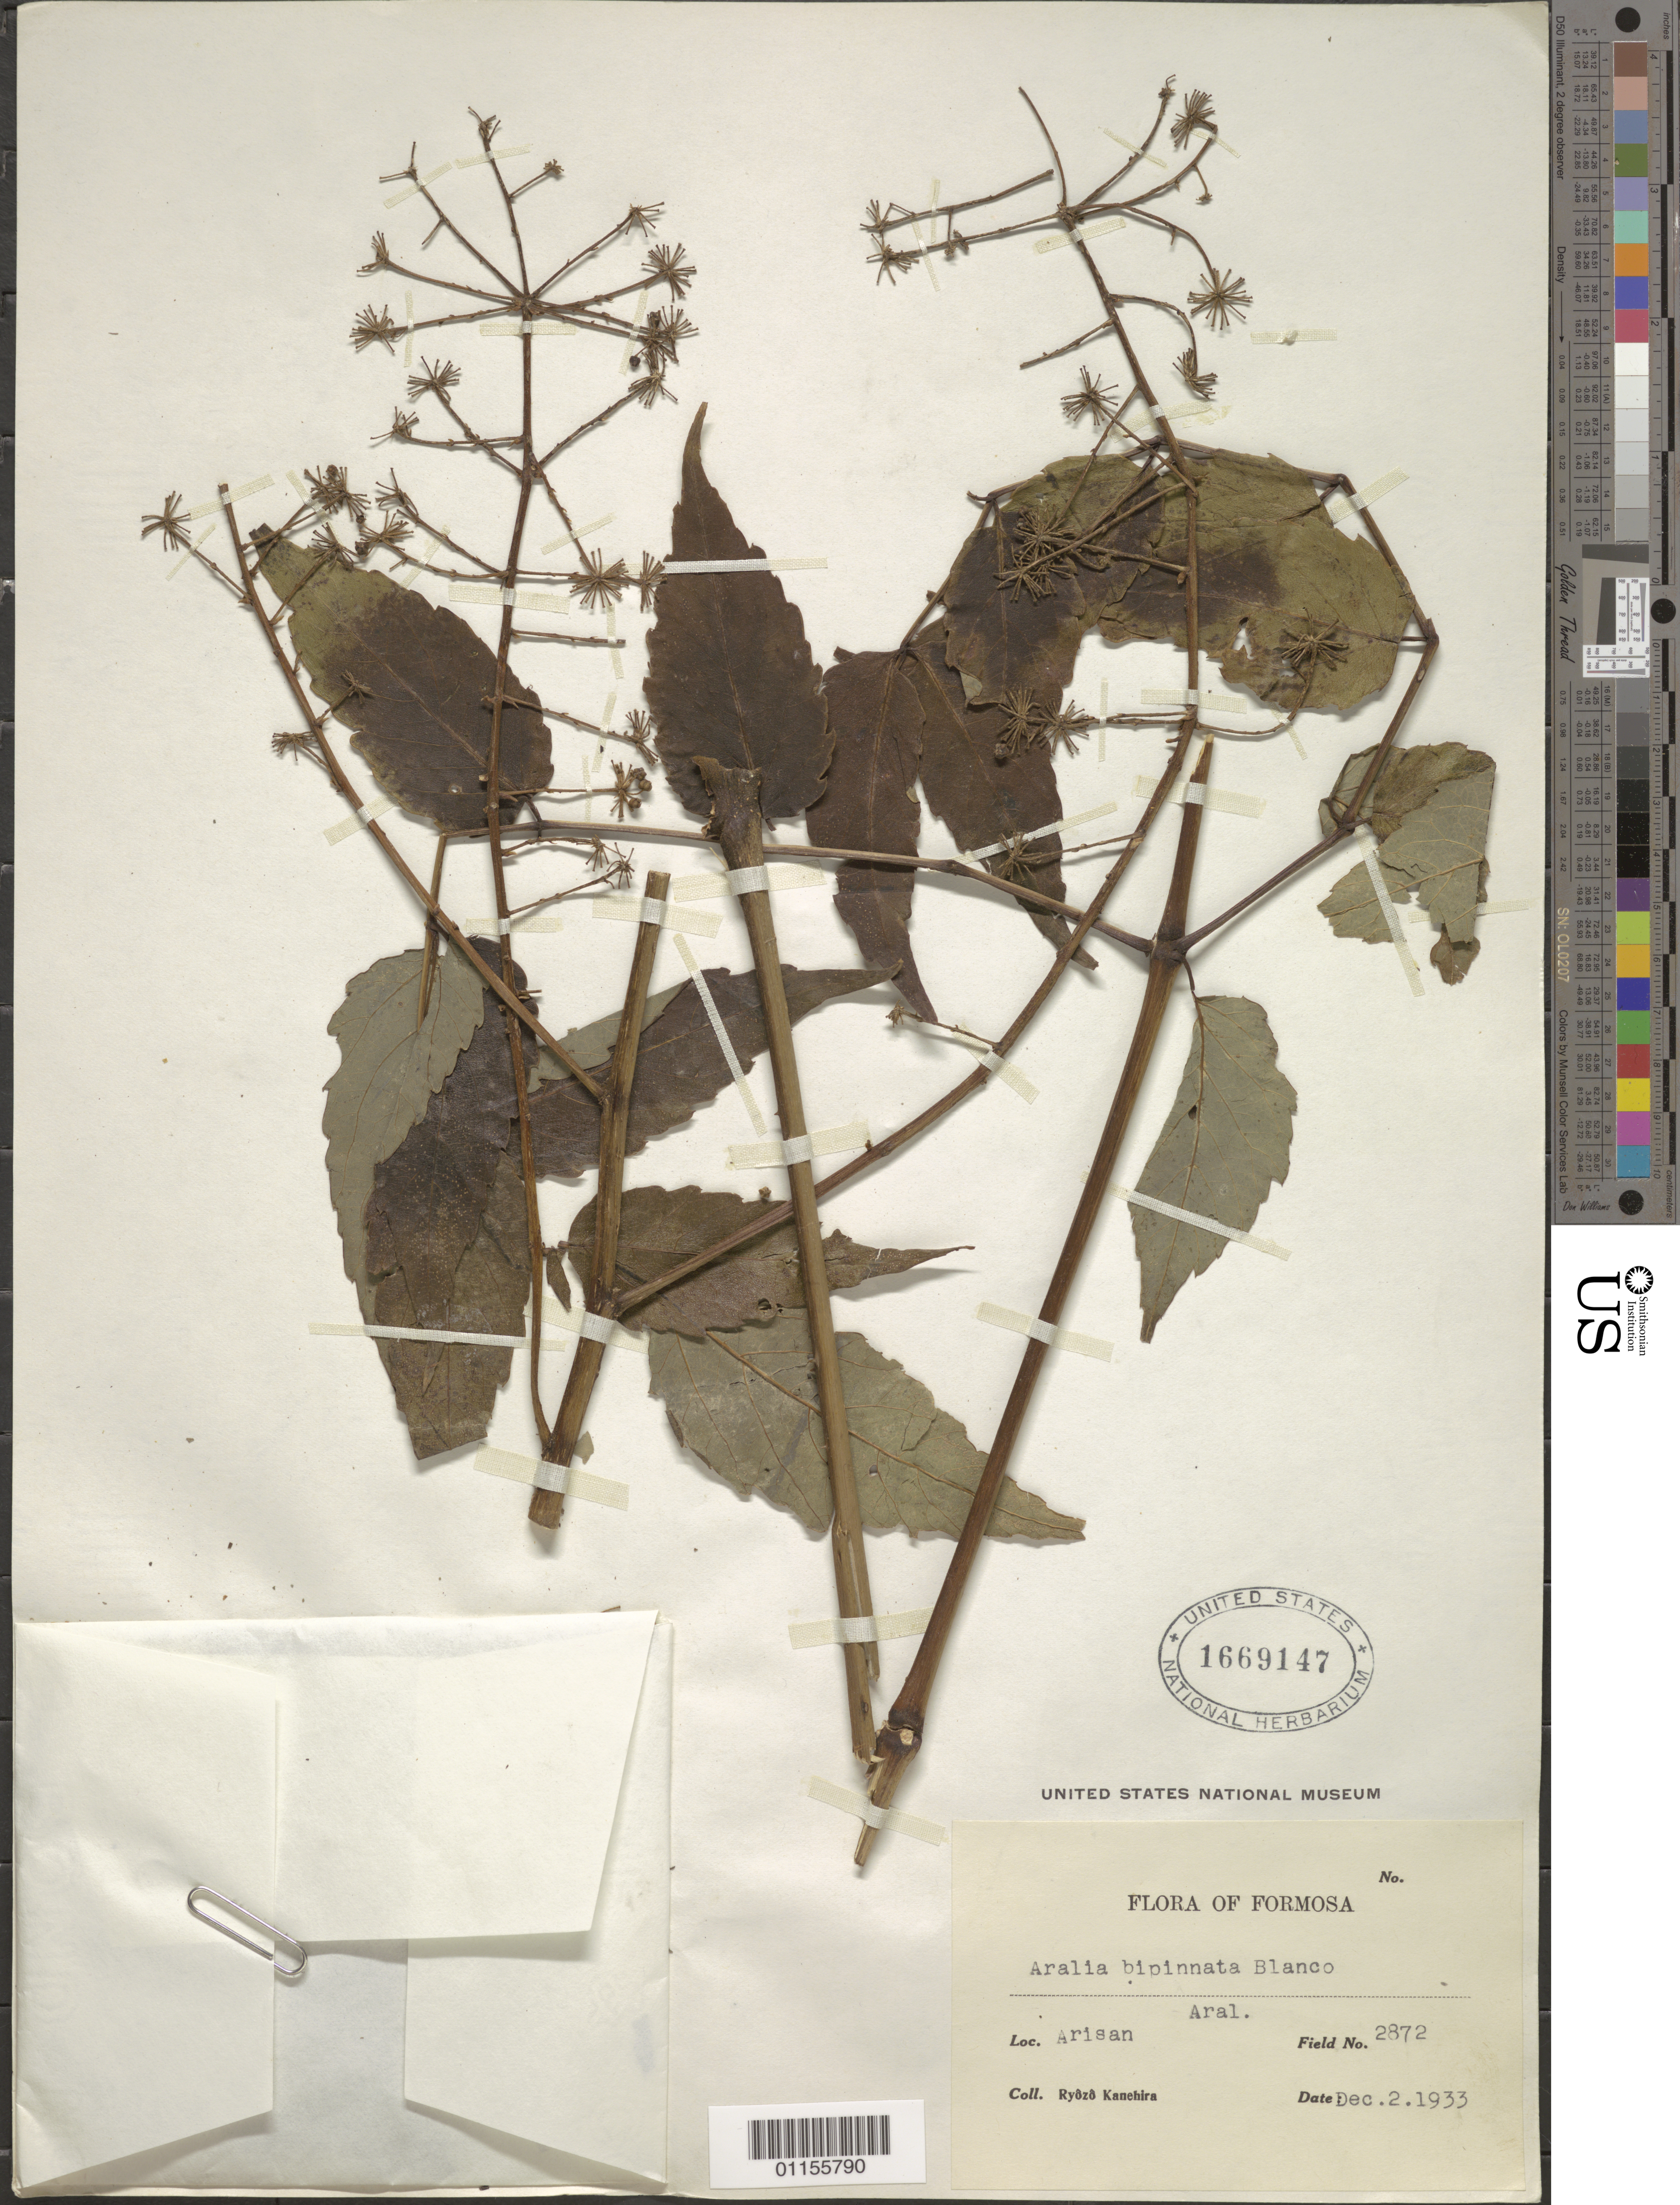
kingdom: Plantae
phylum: Tracheophyta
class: Magnoliopsida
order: Apiales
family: Araliaceae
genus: Aralia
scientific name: Aralia bipinnata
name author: Blanco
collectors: R. Kanehira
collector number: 2872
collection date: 1933-12-02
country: Taiwan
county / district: Chiayi County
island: Taiwan [Formosa]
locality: Alishan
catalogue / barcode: US 1669147